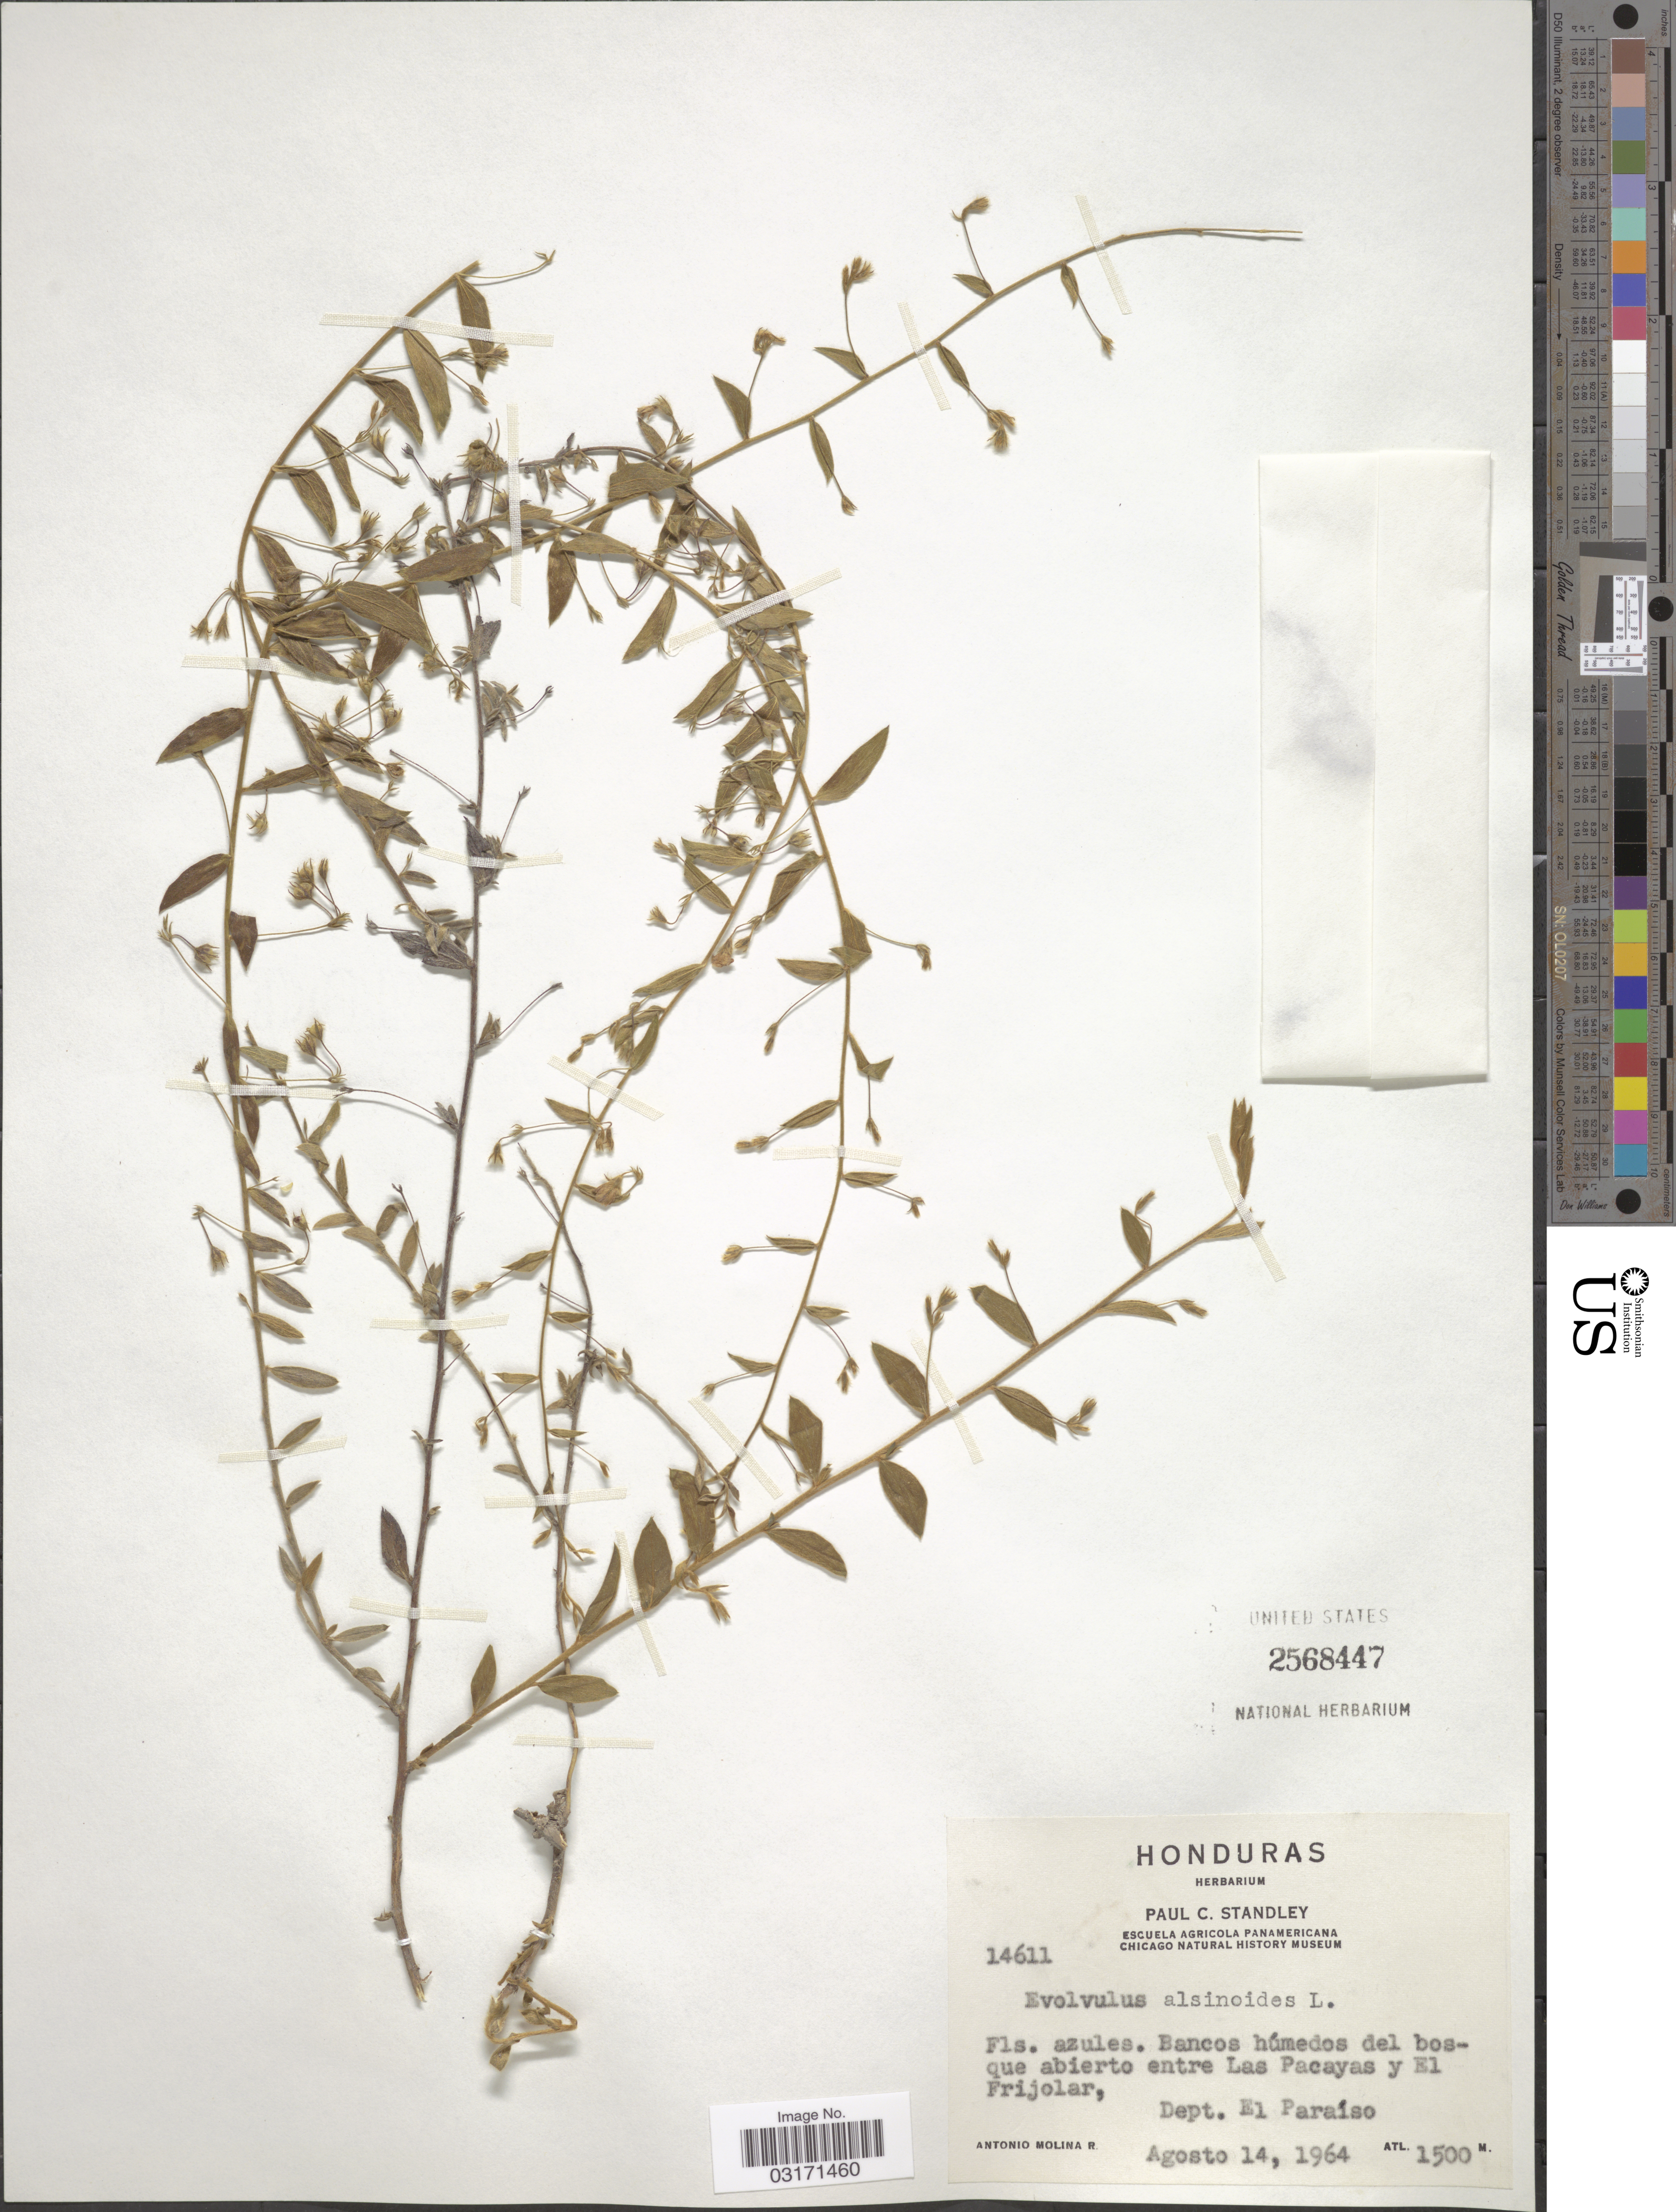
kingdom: Plantae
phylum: Tracheophyta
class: Magnoliopsida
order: Solanales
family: Convolvulaceae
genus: Evolvulus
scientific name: Evolvulus alsinoides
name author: (L.) L.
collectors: A. Molina R.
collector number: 14611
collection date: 1964-08-14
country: Honduras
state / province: El Paraíso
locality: Bancos húmedos del bosque abierto entre Las Pacayas y El Frijolar, Dept. El Paraíso.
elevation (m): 1500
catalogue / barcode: US 2568447